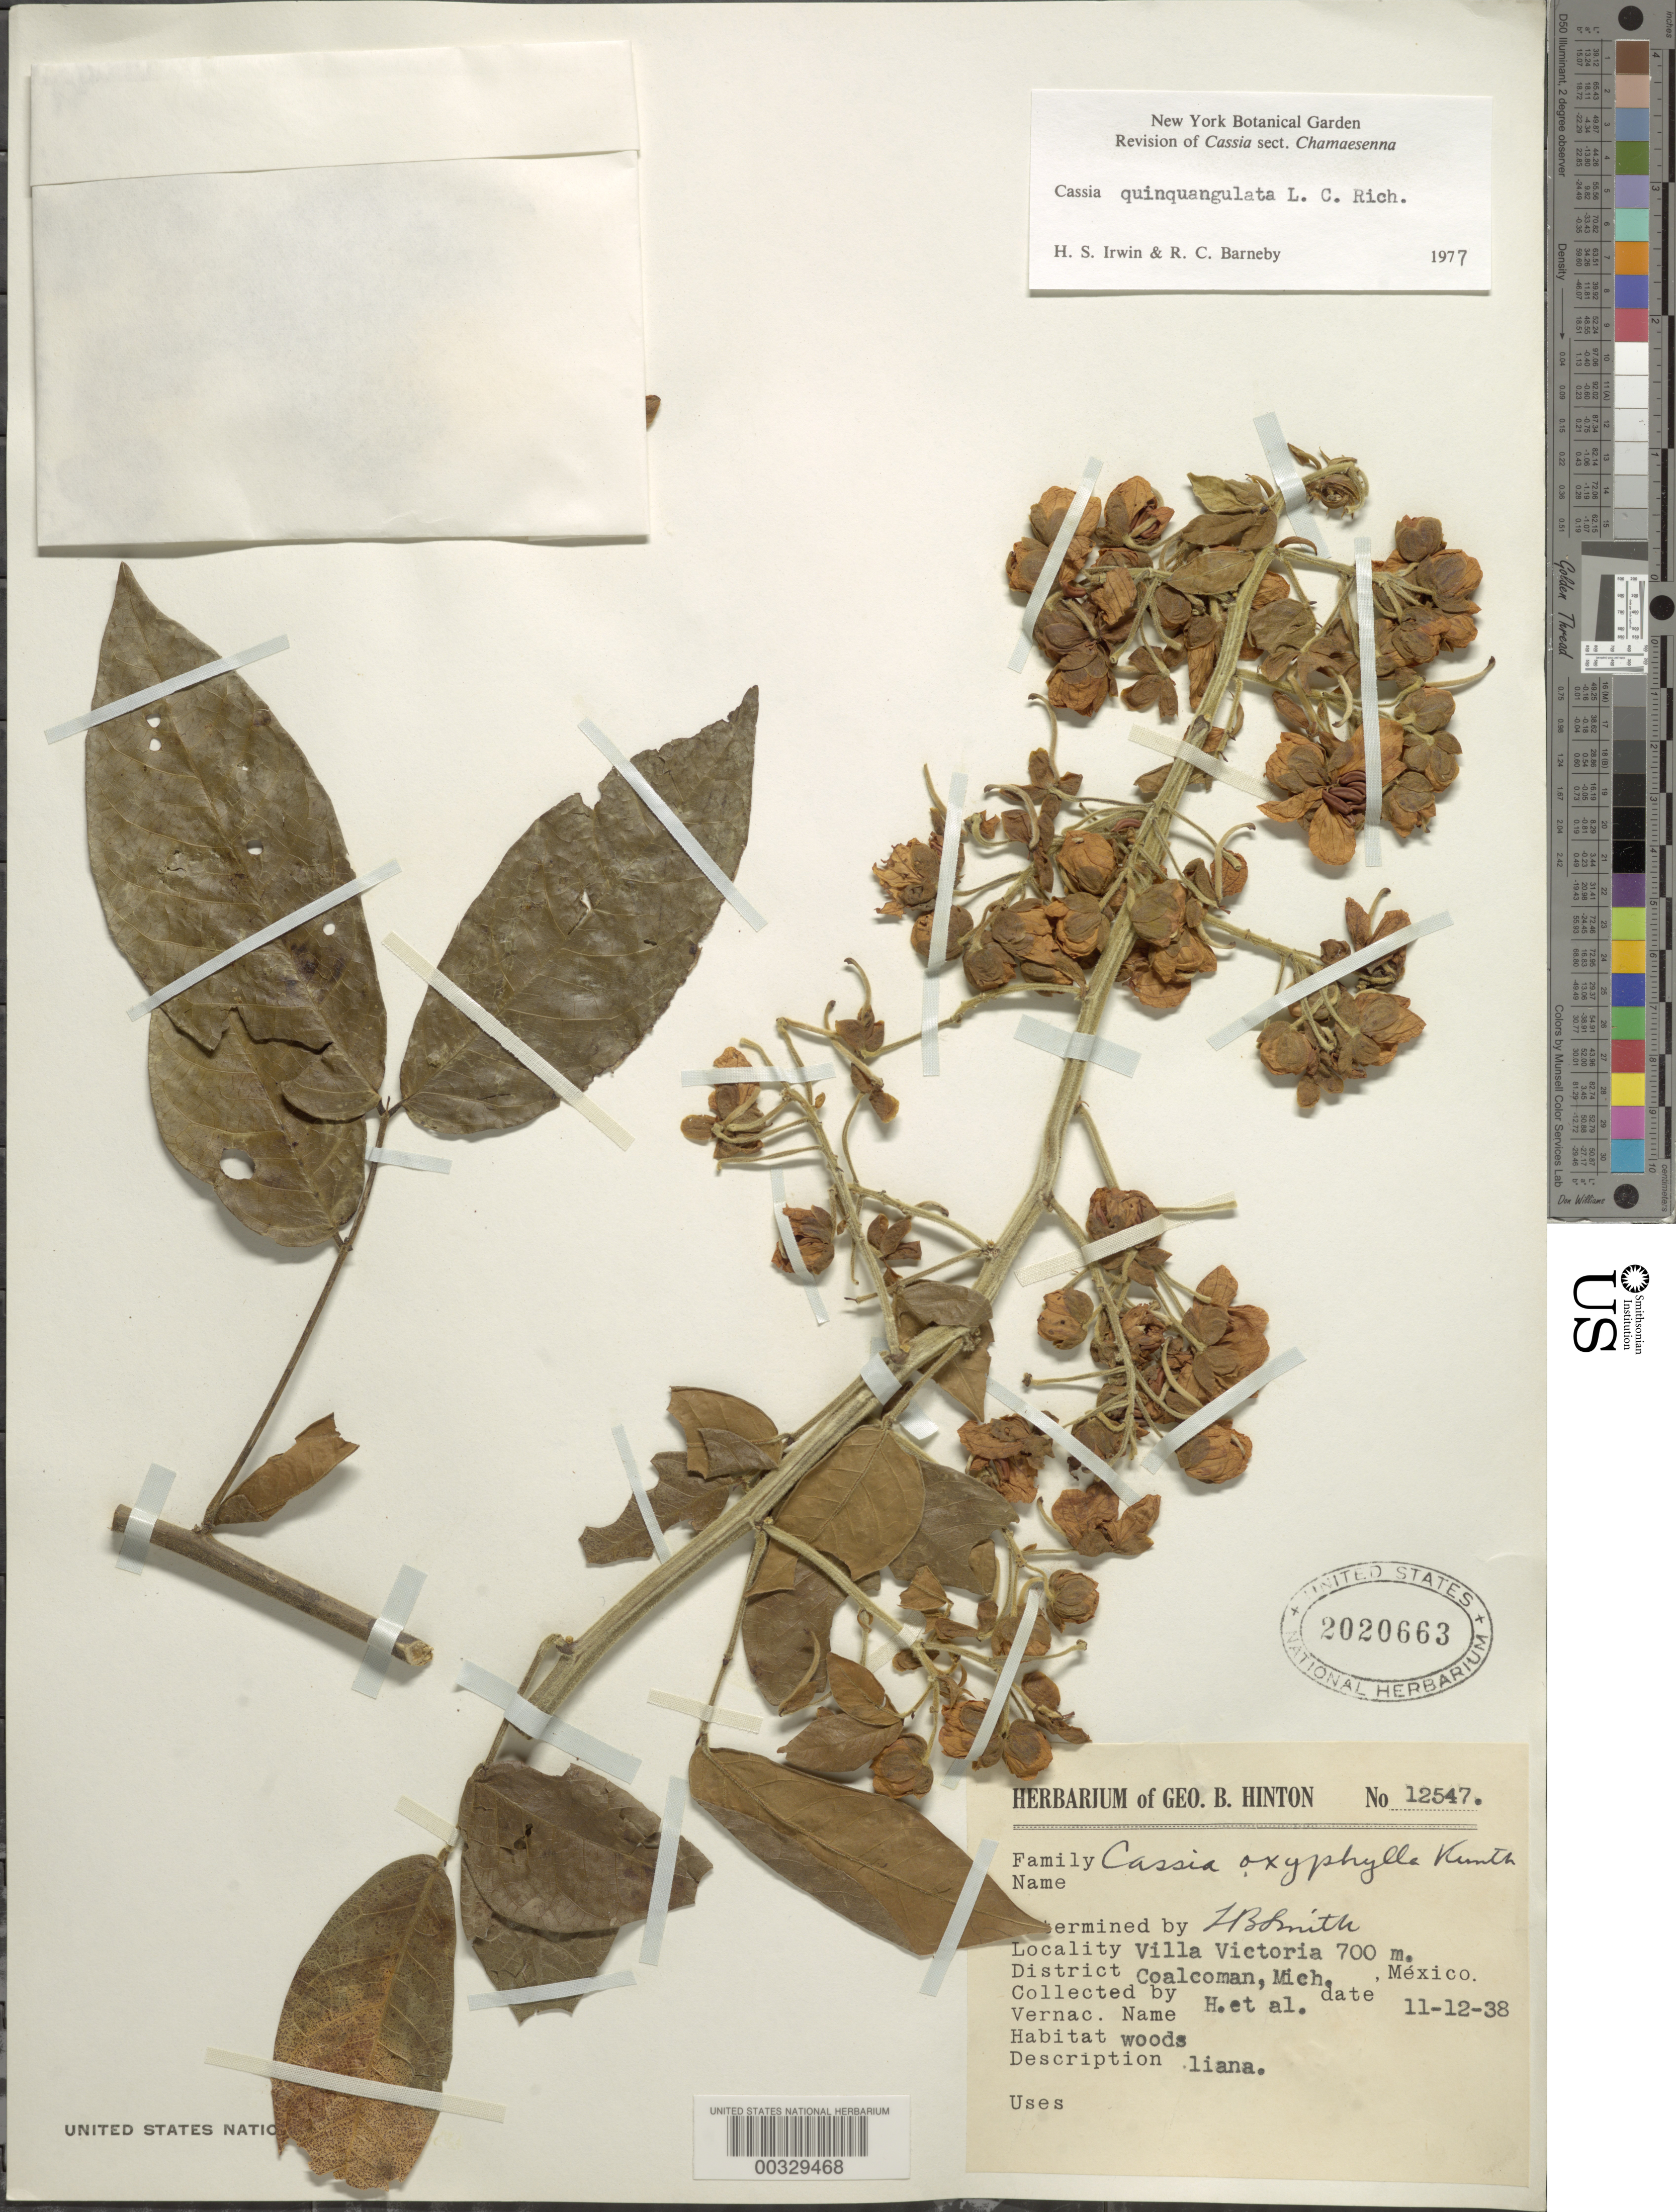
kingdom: Plantae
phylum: Tracheophyta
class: Magnoliopsida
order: Fabales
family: Fabaceae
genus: Senna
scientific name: Senna quinquangulata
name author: (Rich.) H.S. Irwin & Barneby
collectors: G. B. Hinton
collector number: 12547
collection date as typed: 12 Nov 1938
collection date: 1938-11-12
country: Mexico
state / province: Michoacán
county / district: Coalcomán De Vazquez Pallares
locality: Coalcomán Mun. (?), Villa Victoria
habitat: Woods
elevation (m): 700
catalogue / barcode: US 2020663